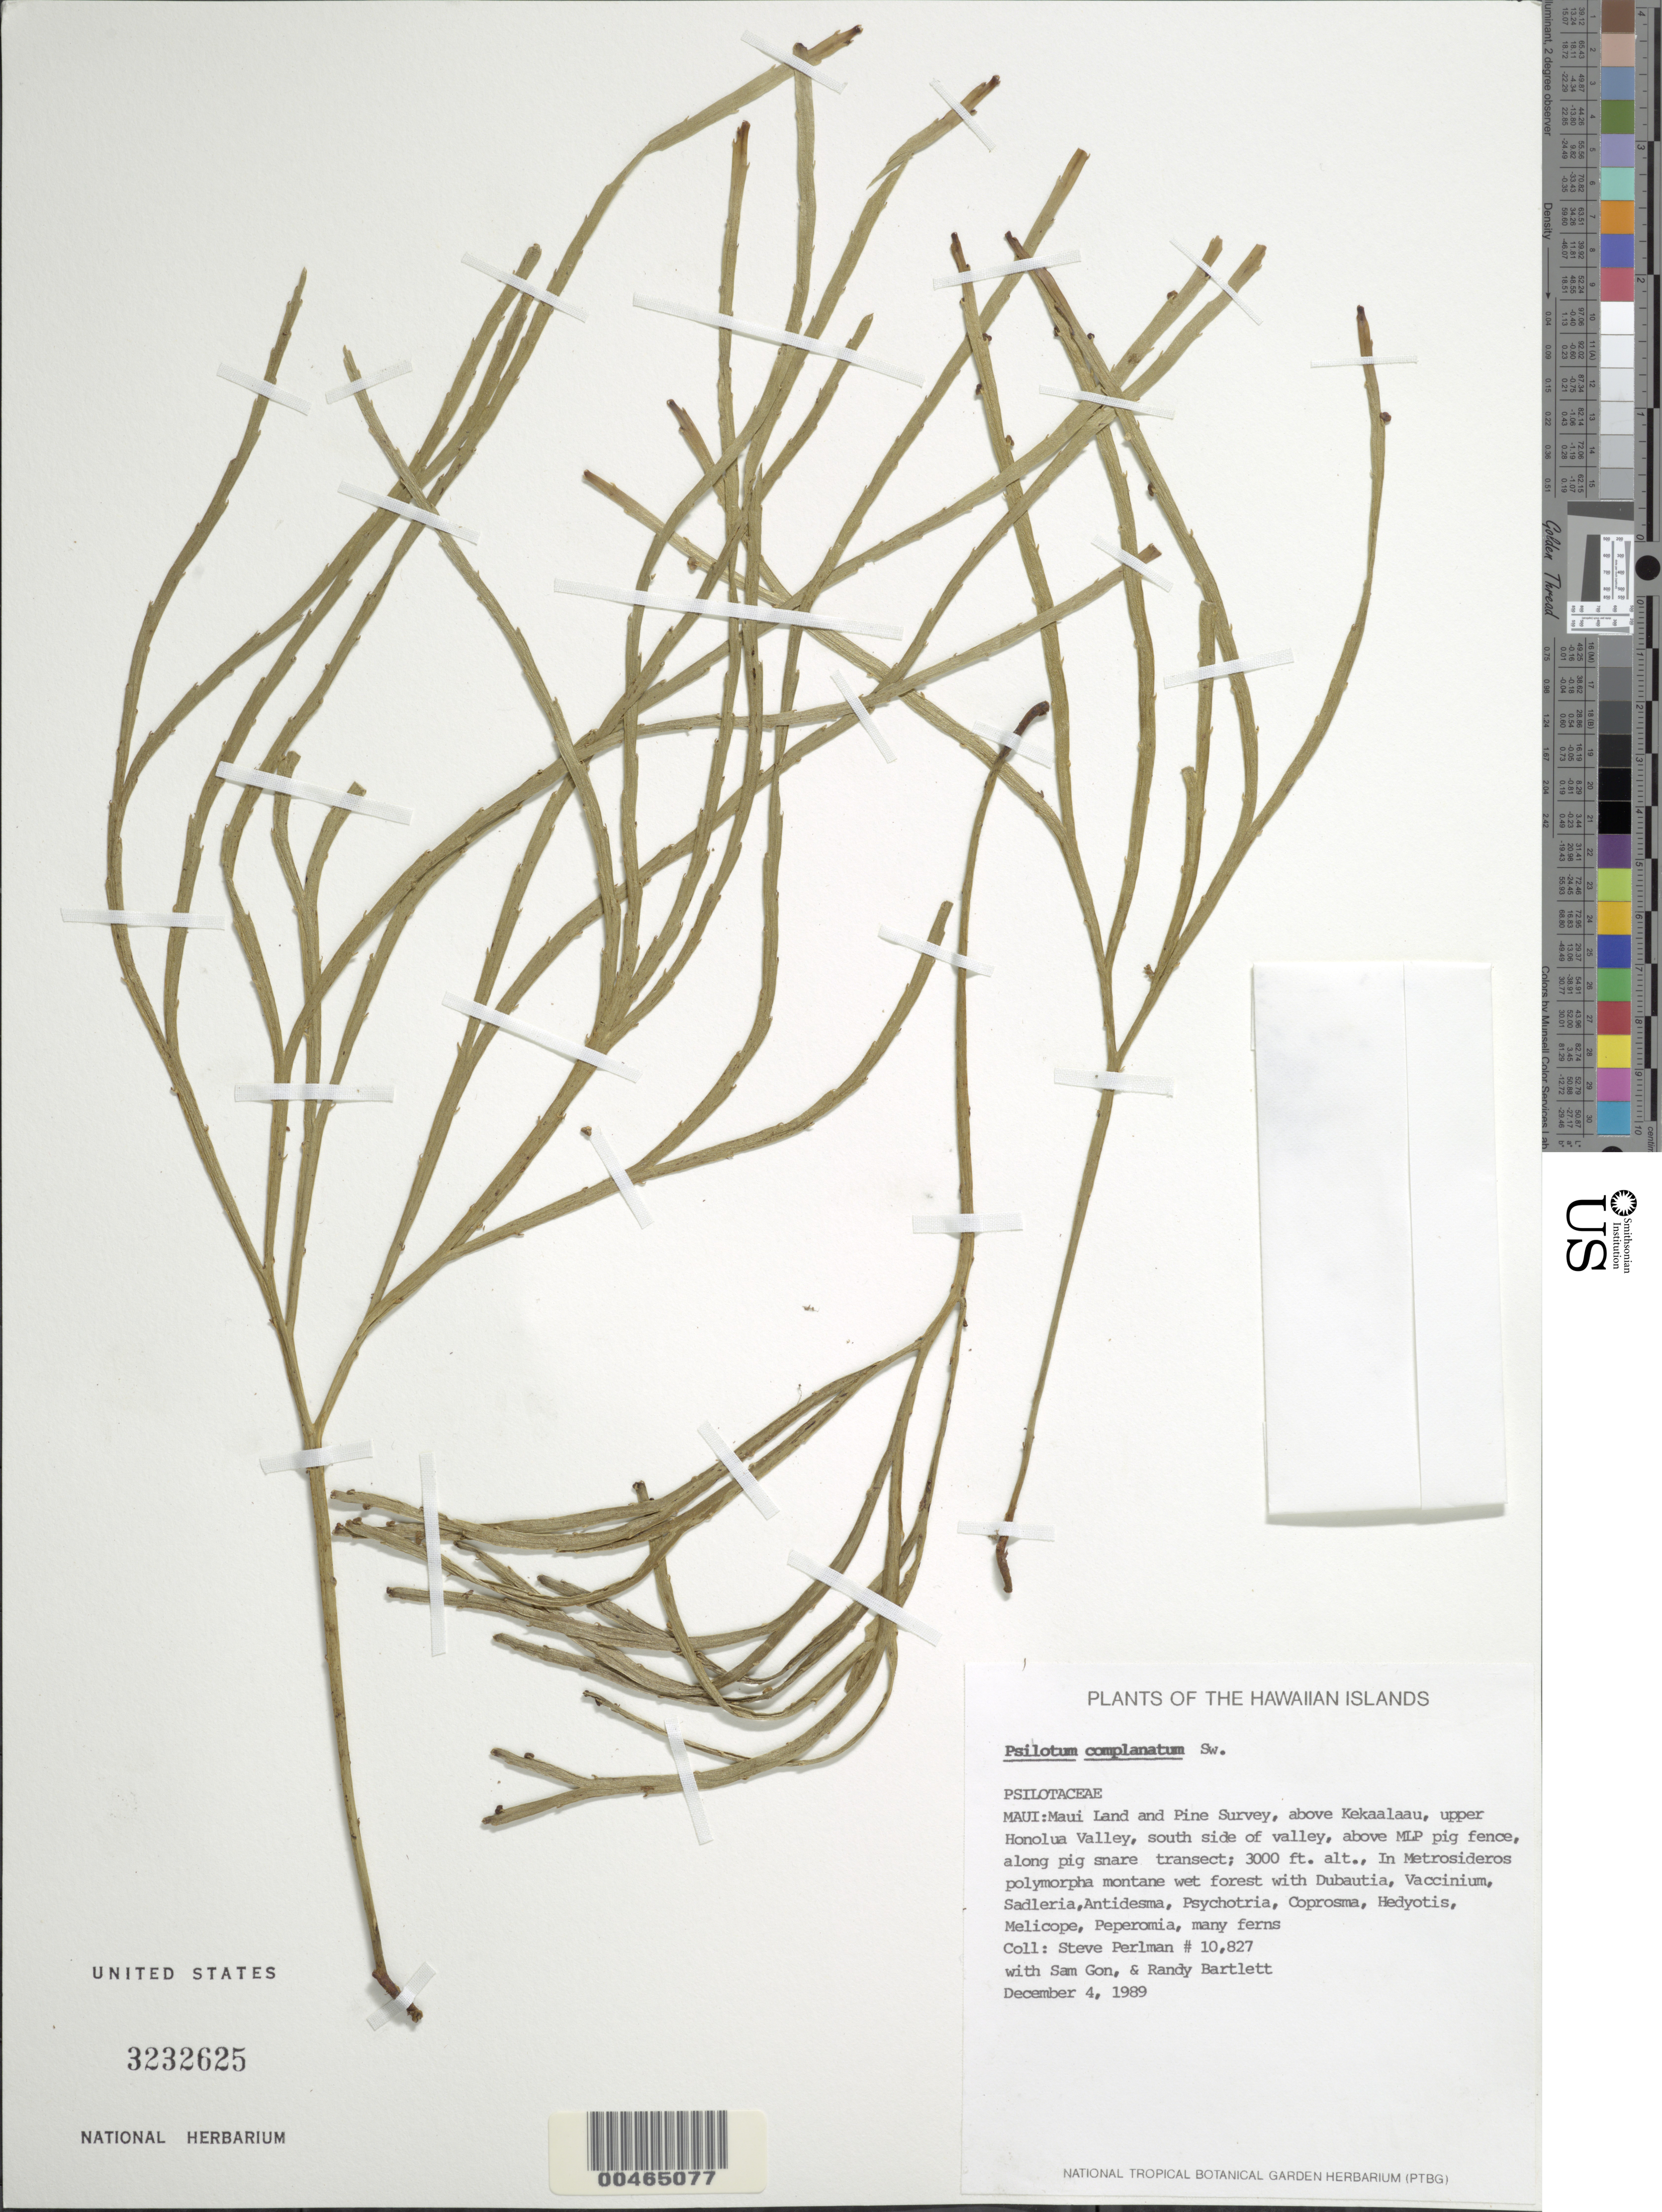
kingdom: Plantae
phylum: Tracheophyta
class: Polypodiopsida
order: Psilotales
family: Psilotaceae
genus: Psilotum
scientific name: Psilotum complanatum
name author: Sw.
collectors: S. P. Perlman, S. Gon & R. Bartlett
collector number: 10827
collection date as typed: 4 Dec 1989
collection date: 1989-12-04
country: United States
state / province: Hawaii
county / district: Maui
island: Maui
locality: Maui Land and Pine Survey, above Kekaalaau, upper Honolua Valley, S side of valley, Maui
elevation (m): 914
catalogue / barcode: US 3232625